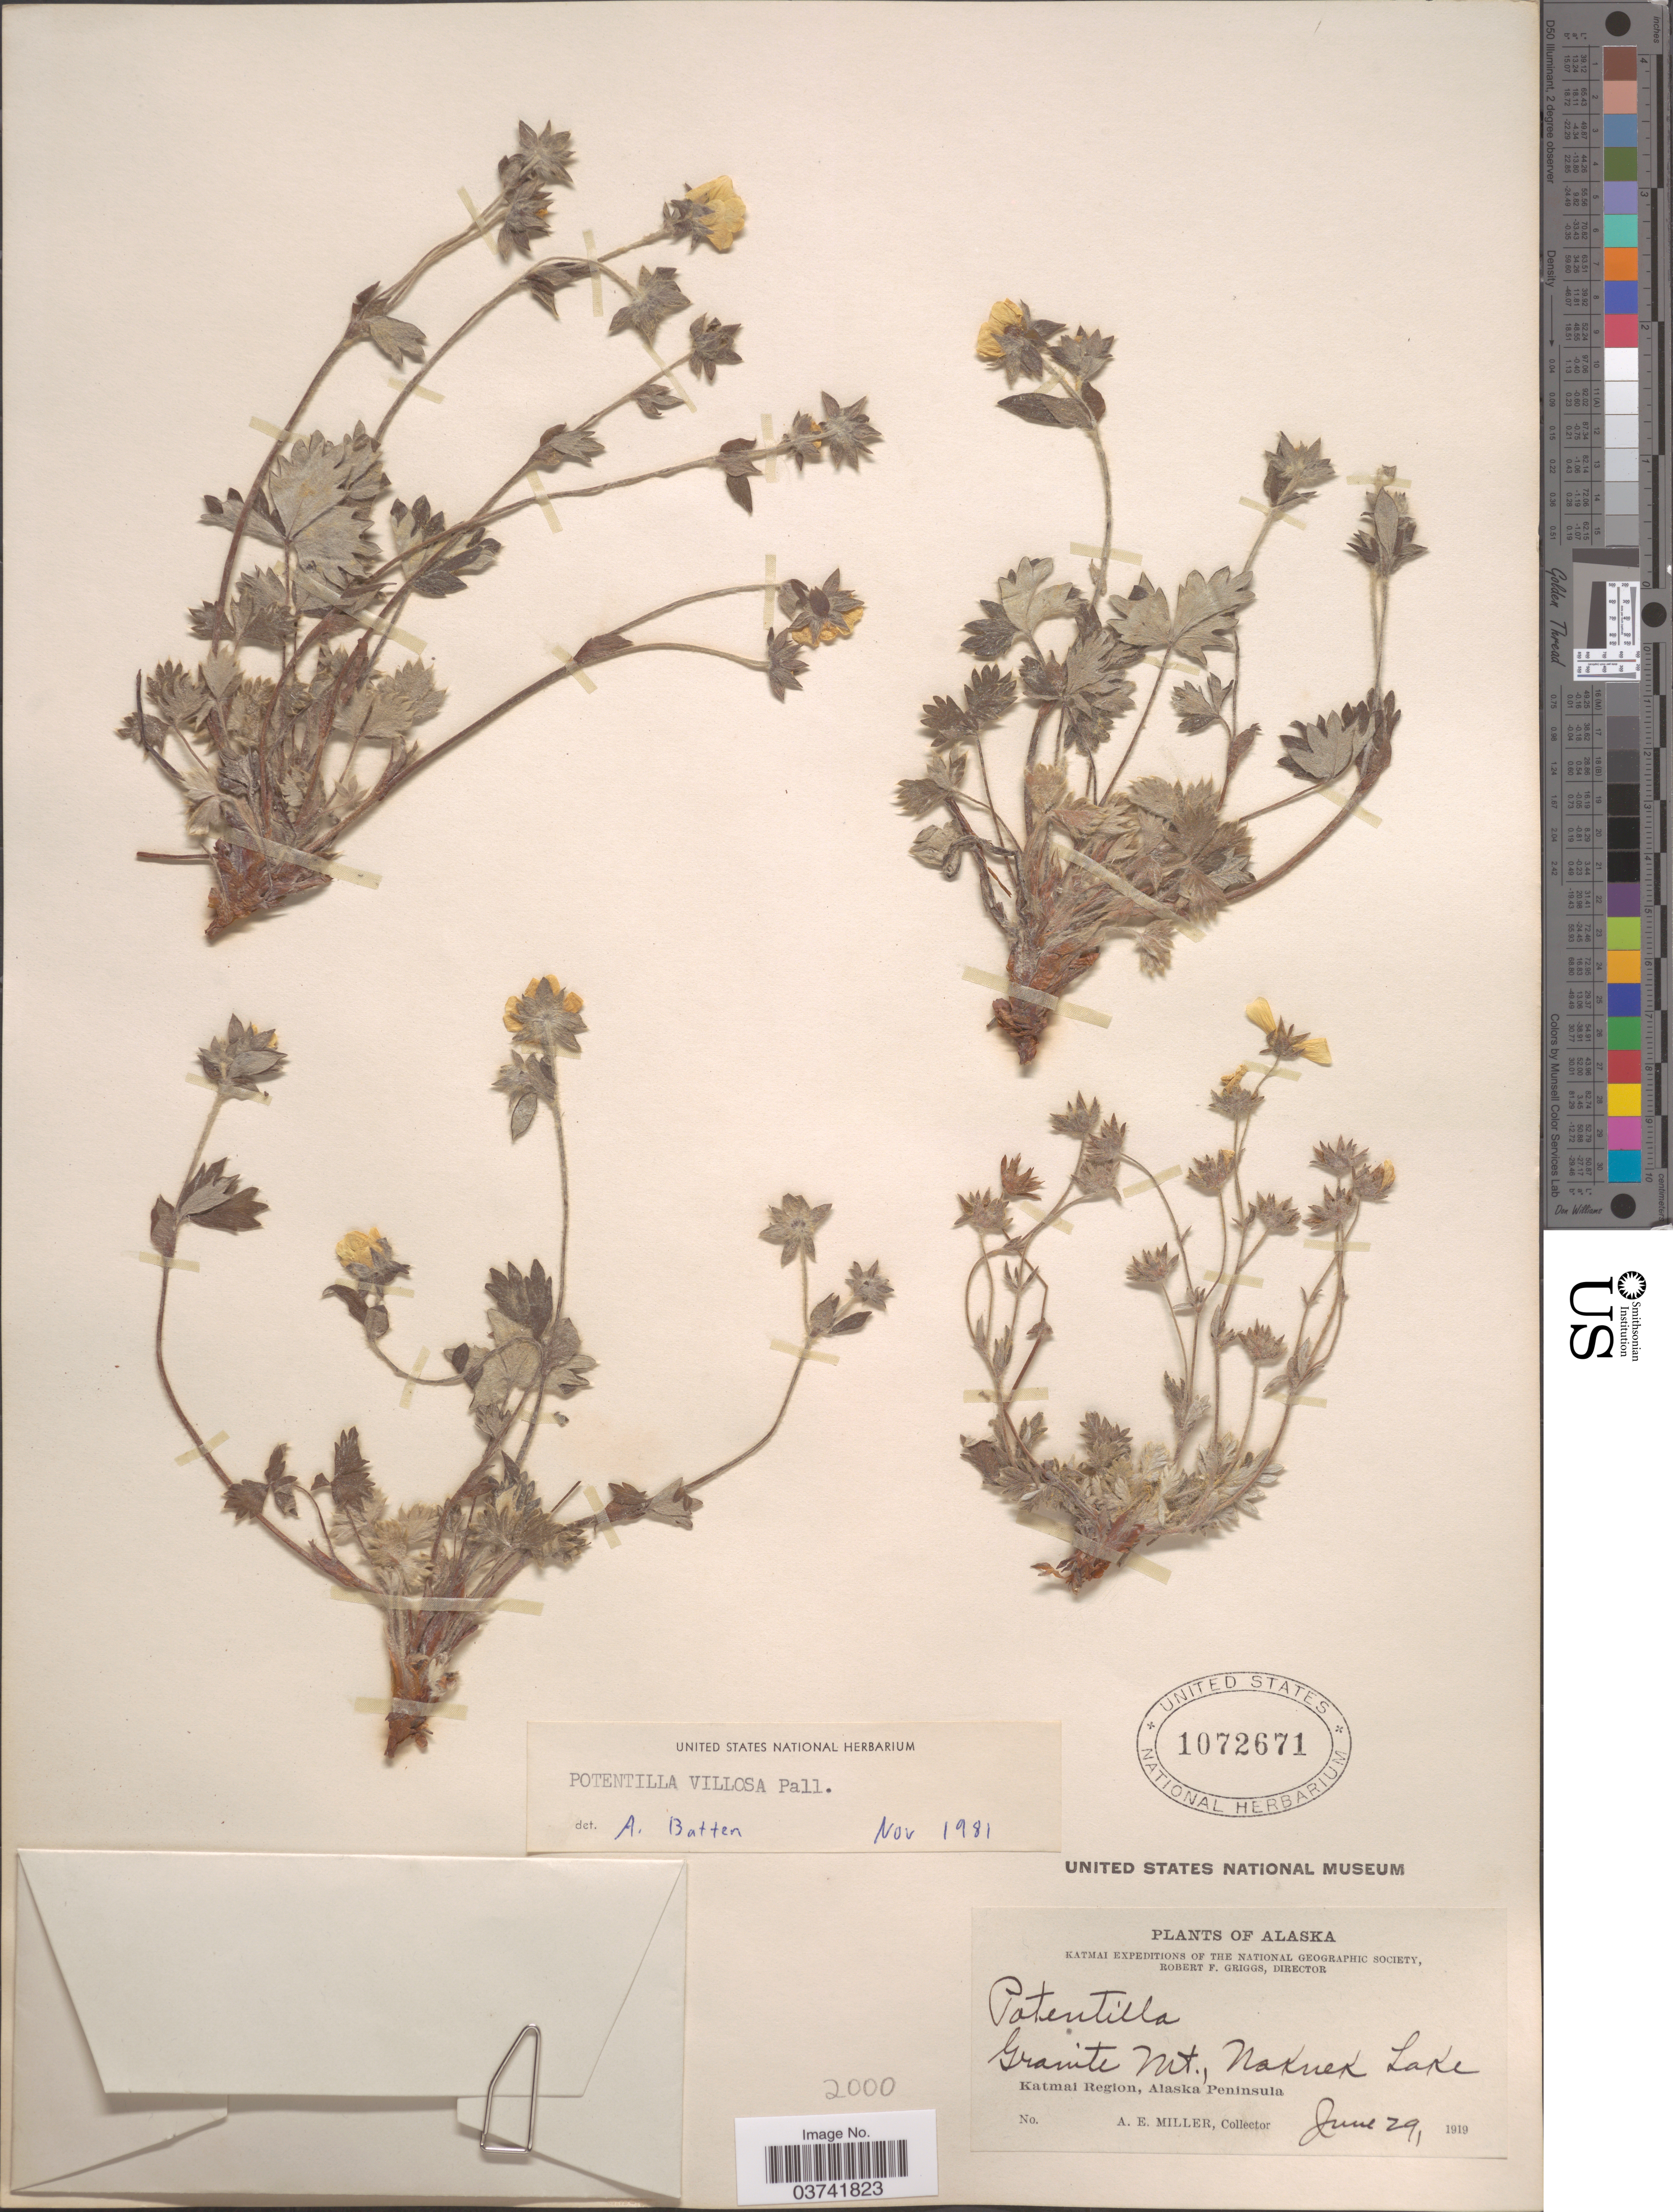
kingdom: Plantae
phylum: Tracheophyta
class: Magnoliopsida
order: Rosales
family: Rosaceae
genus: Potentilla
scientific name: Potentilla villosa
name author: Pall. ex Pursh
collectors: A. E. Miller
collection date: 1919-06-29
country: United States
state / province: Alaska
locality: Granite Mt., Naknek Lake. Katmai Region, Alaska Peninsula.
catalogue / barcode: US 1072671